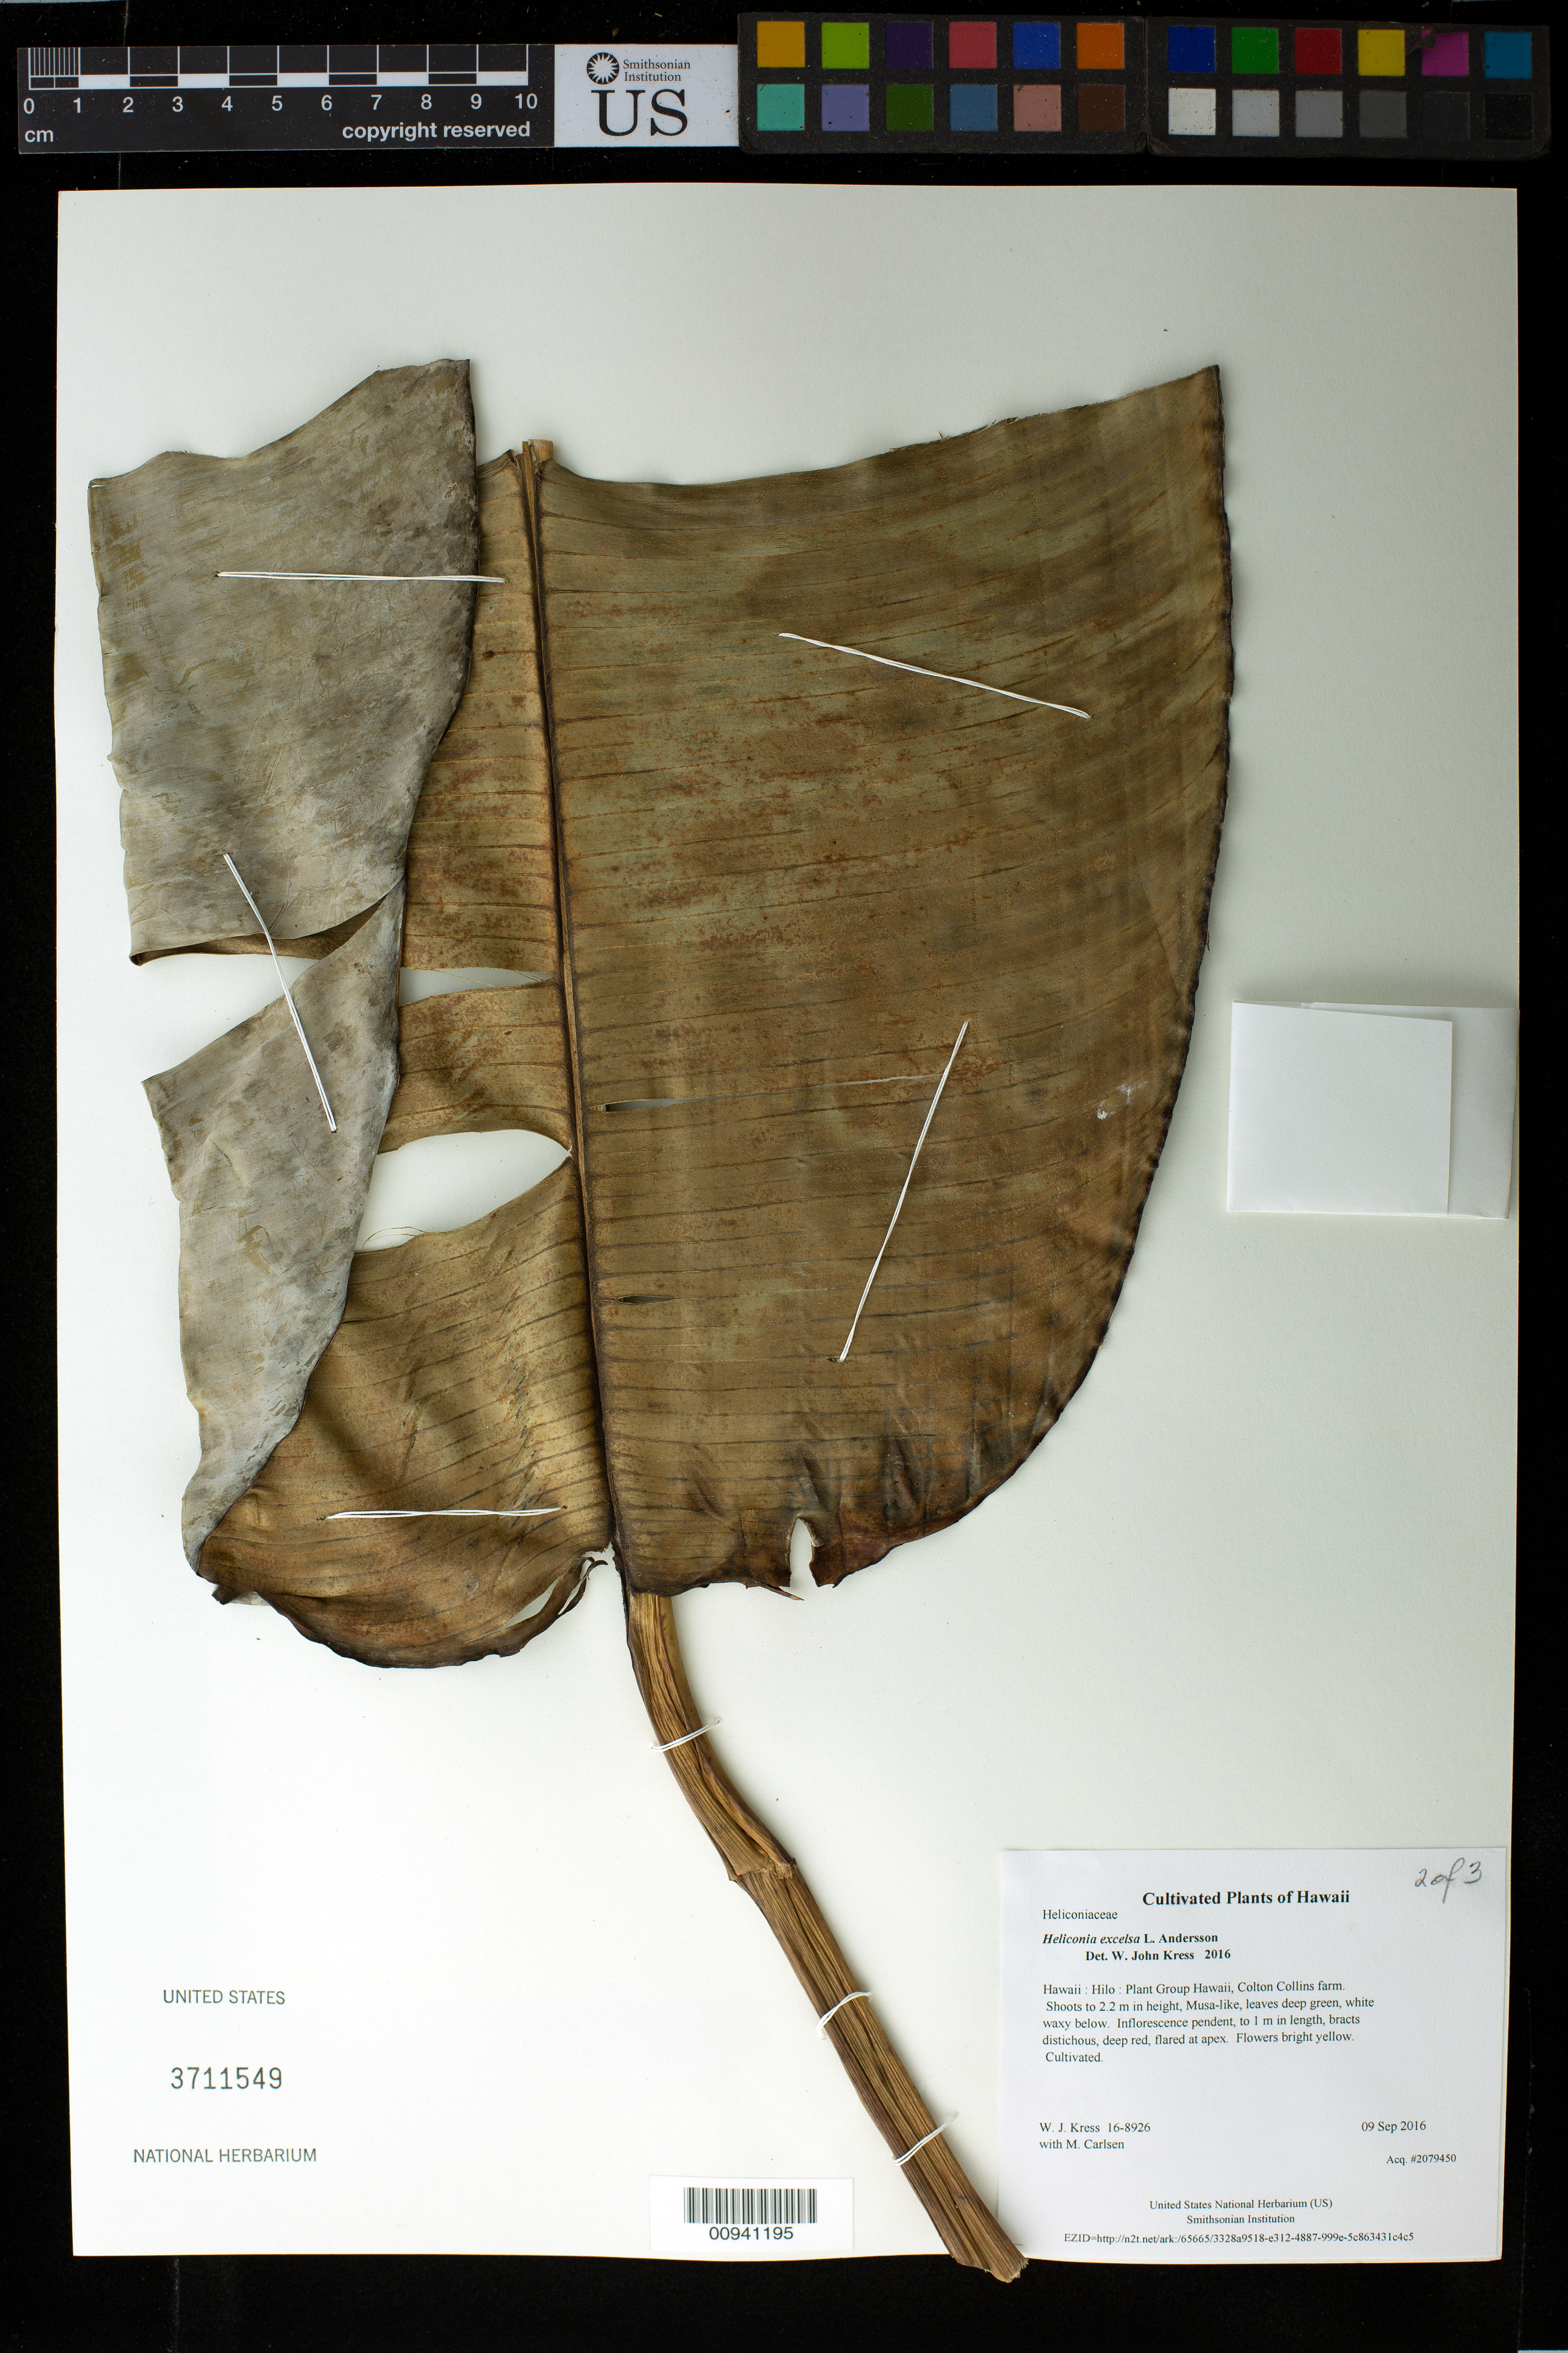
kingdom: Plantae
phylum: Tracheophyta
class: Liliopsida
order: Zingiberales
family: Heliconiaceae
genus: Heliconia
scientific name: Heliconia excelsa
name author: L. Andersson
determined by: Kress, W. J., (US), Smithsonian Institution - National Museum of Natural History (UNITED STATES)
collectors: W. J. Kress & M. M. Carlsen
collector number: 16-8926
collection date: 2016-09-09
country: United States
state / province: Hawaii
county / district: Hawaii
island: Hawaii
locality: Plant Group Hawaii, Colton Collins farm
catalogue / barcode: US 3711549